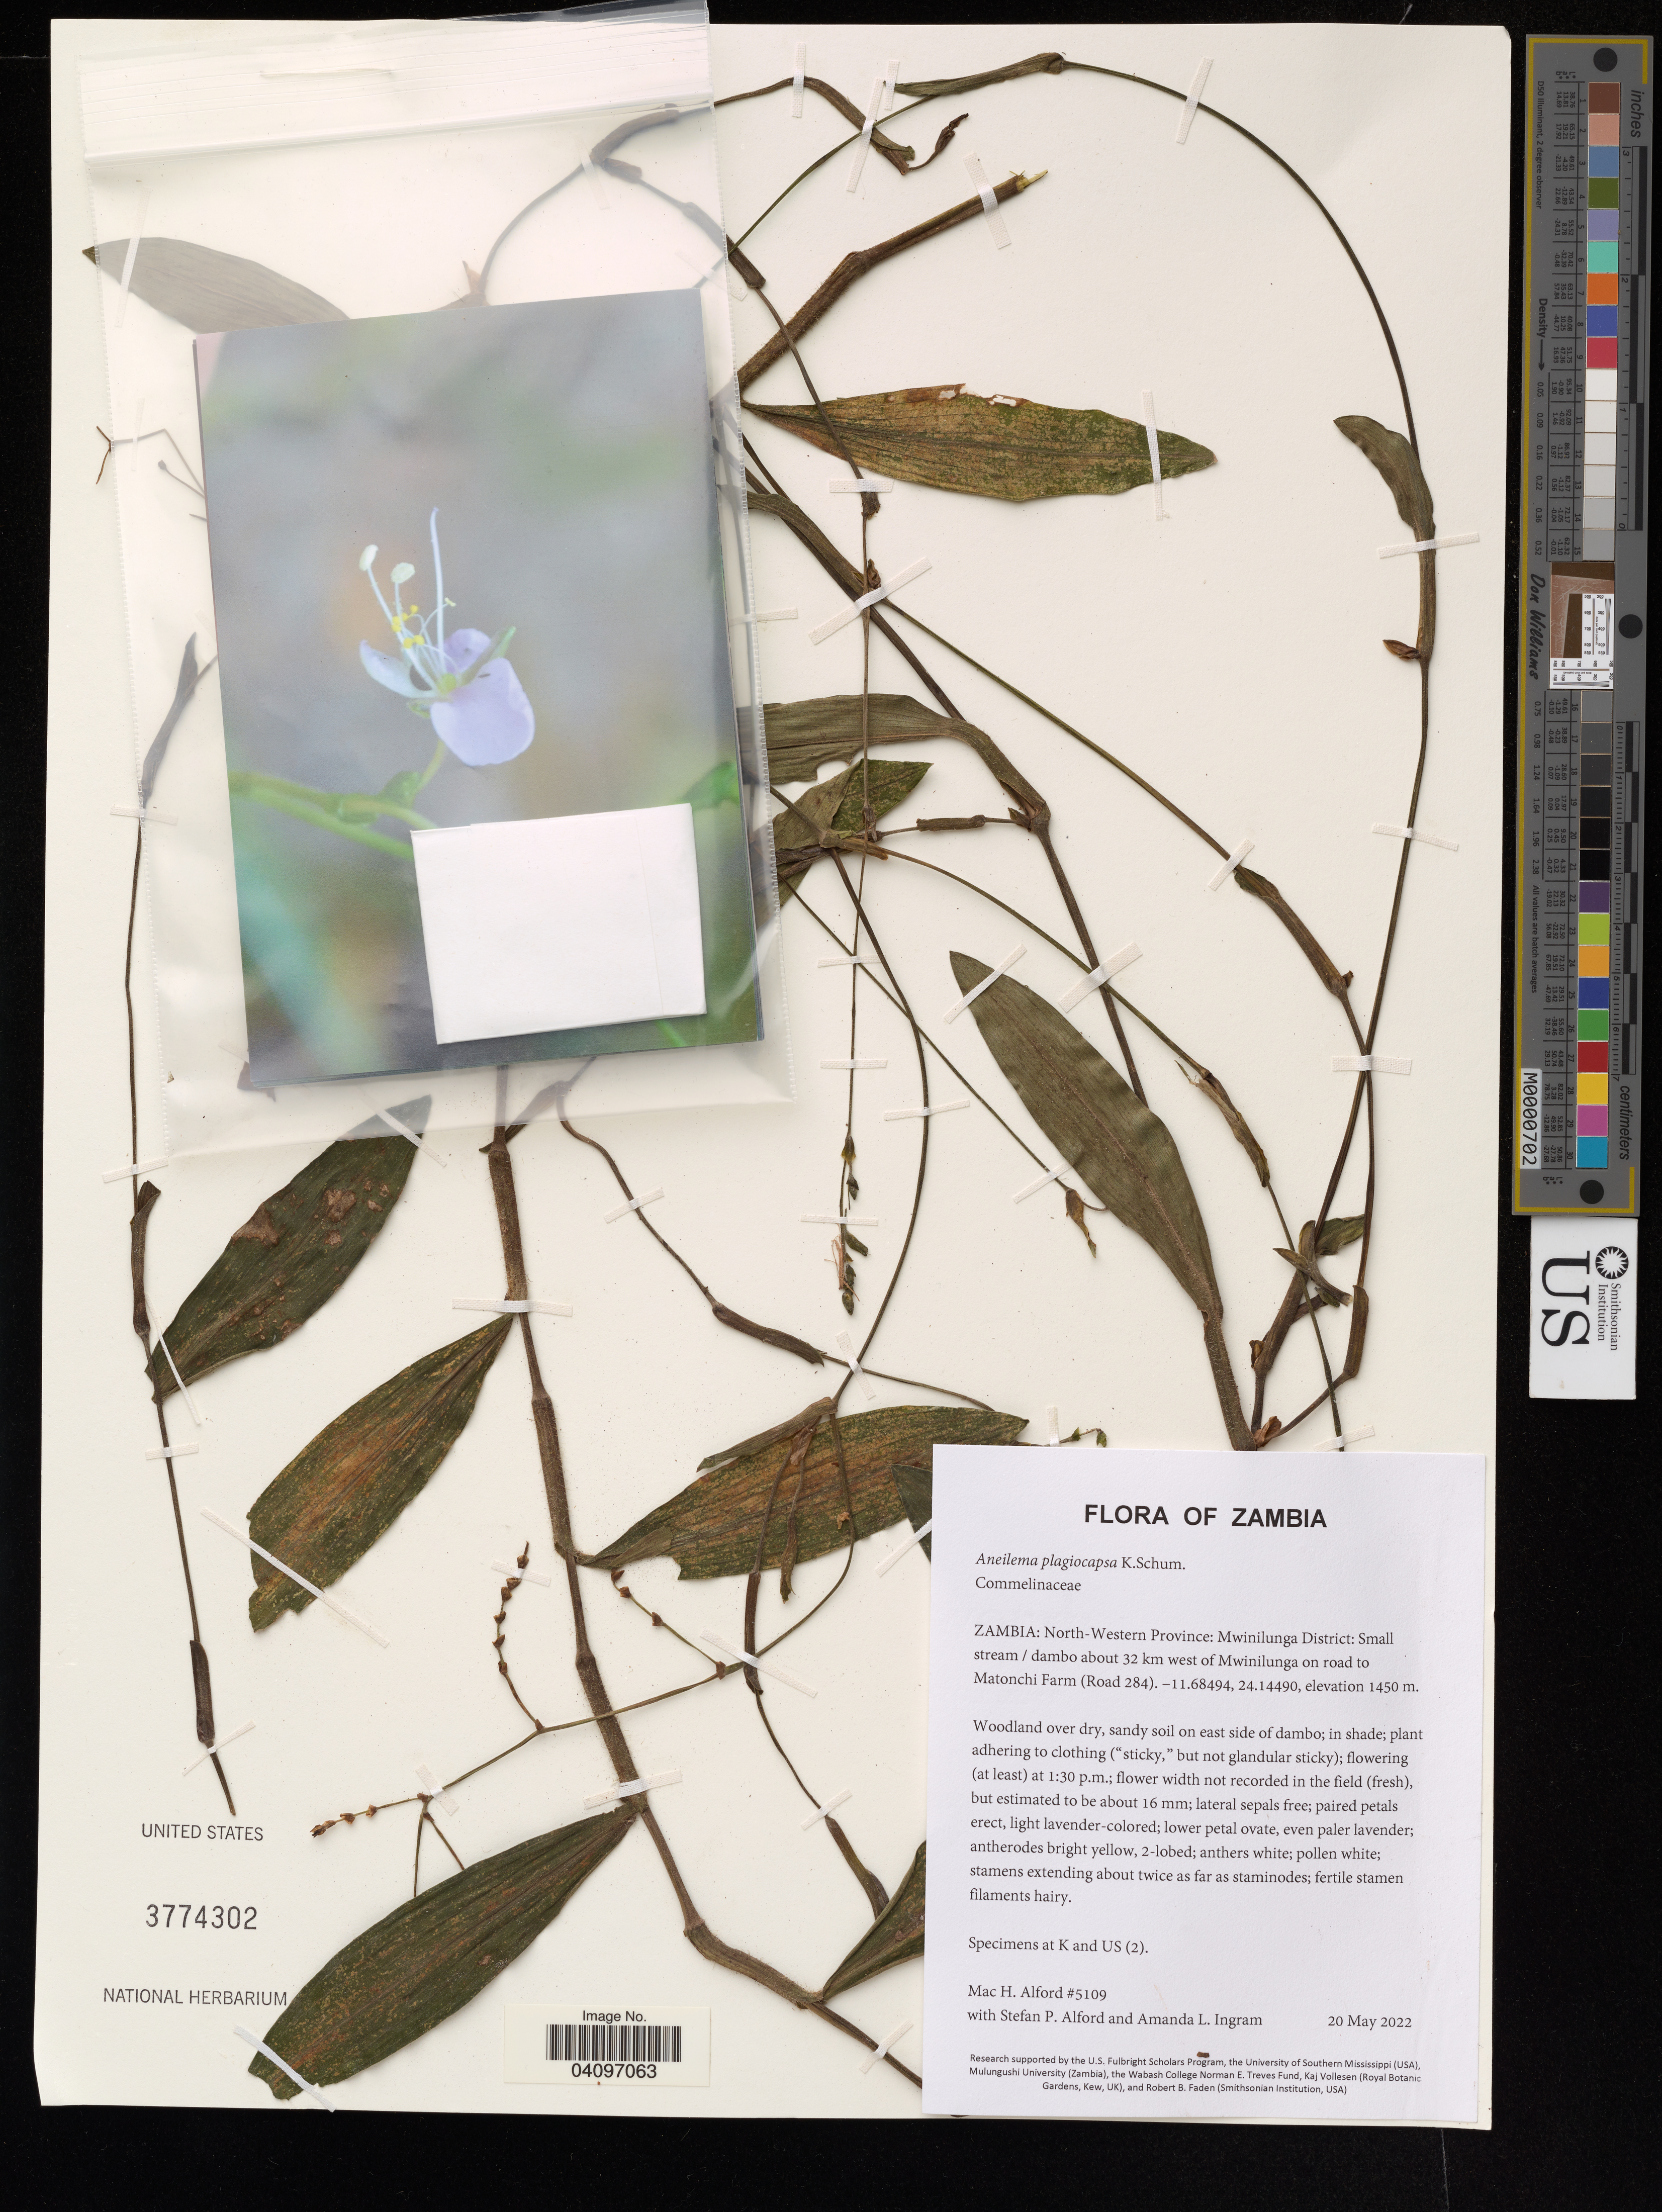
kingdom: Plantae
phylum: Tracheophyta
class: Liliopsida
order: Commelinales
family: Commelinaceae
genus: Aneilema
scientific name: Aneilema plagiocapsa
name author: K. Schum.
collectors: M. H. Alford, S. Alford & A. Ingram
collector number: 5109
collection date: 2022-05-20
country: Zambia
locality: North-Western Province: Mwinilunga District: Small stream/ dambo about 32 km west of Mwinilunga on road to Matonchi Farm (Road 284).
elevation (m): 1450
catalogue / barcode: US 3774302